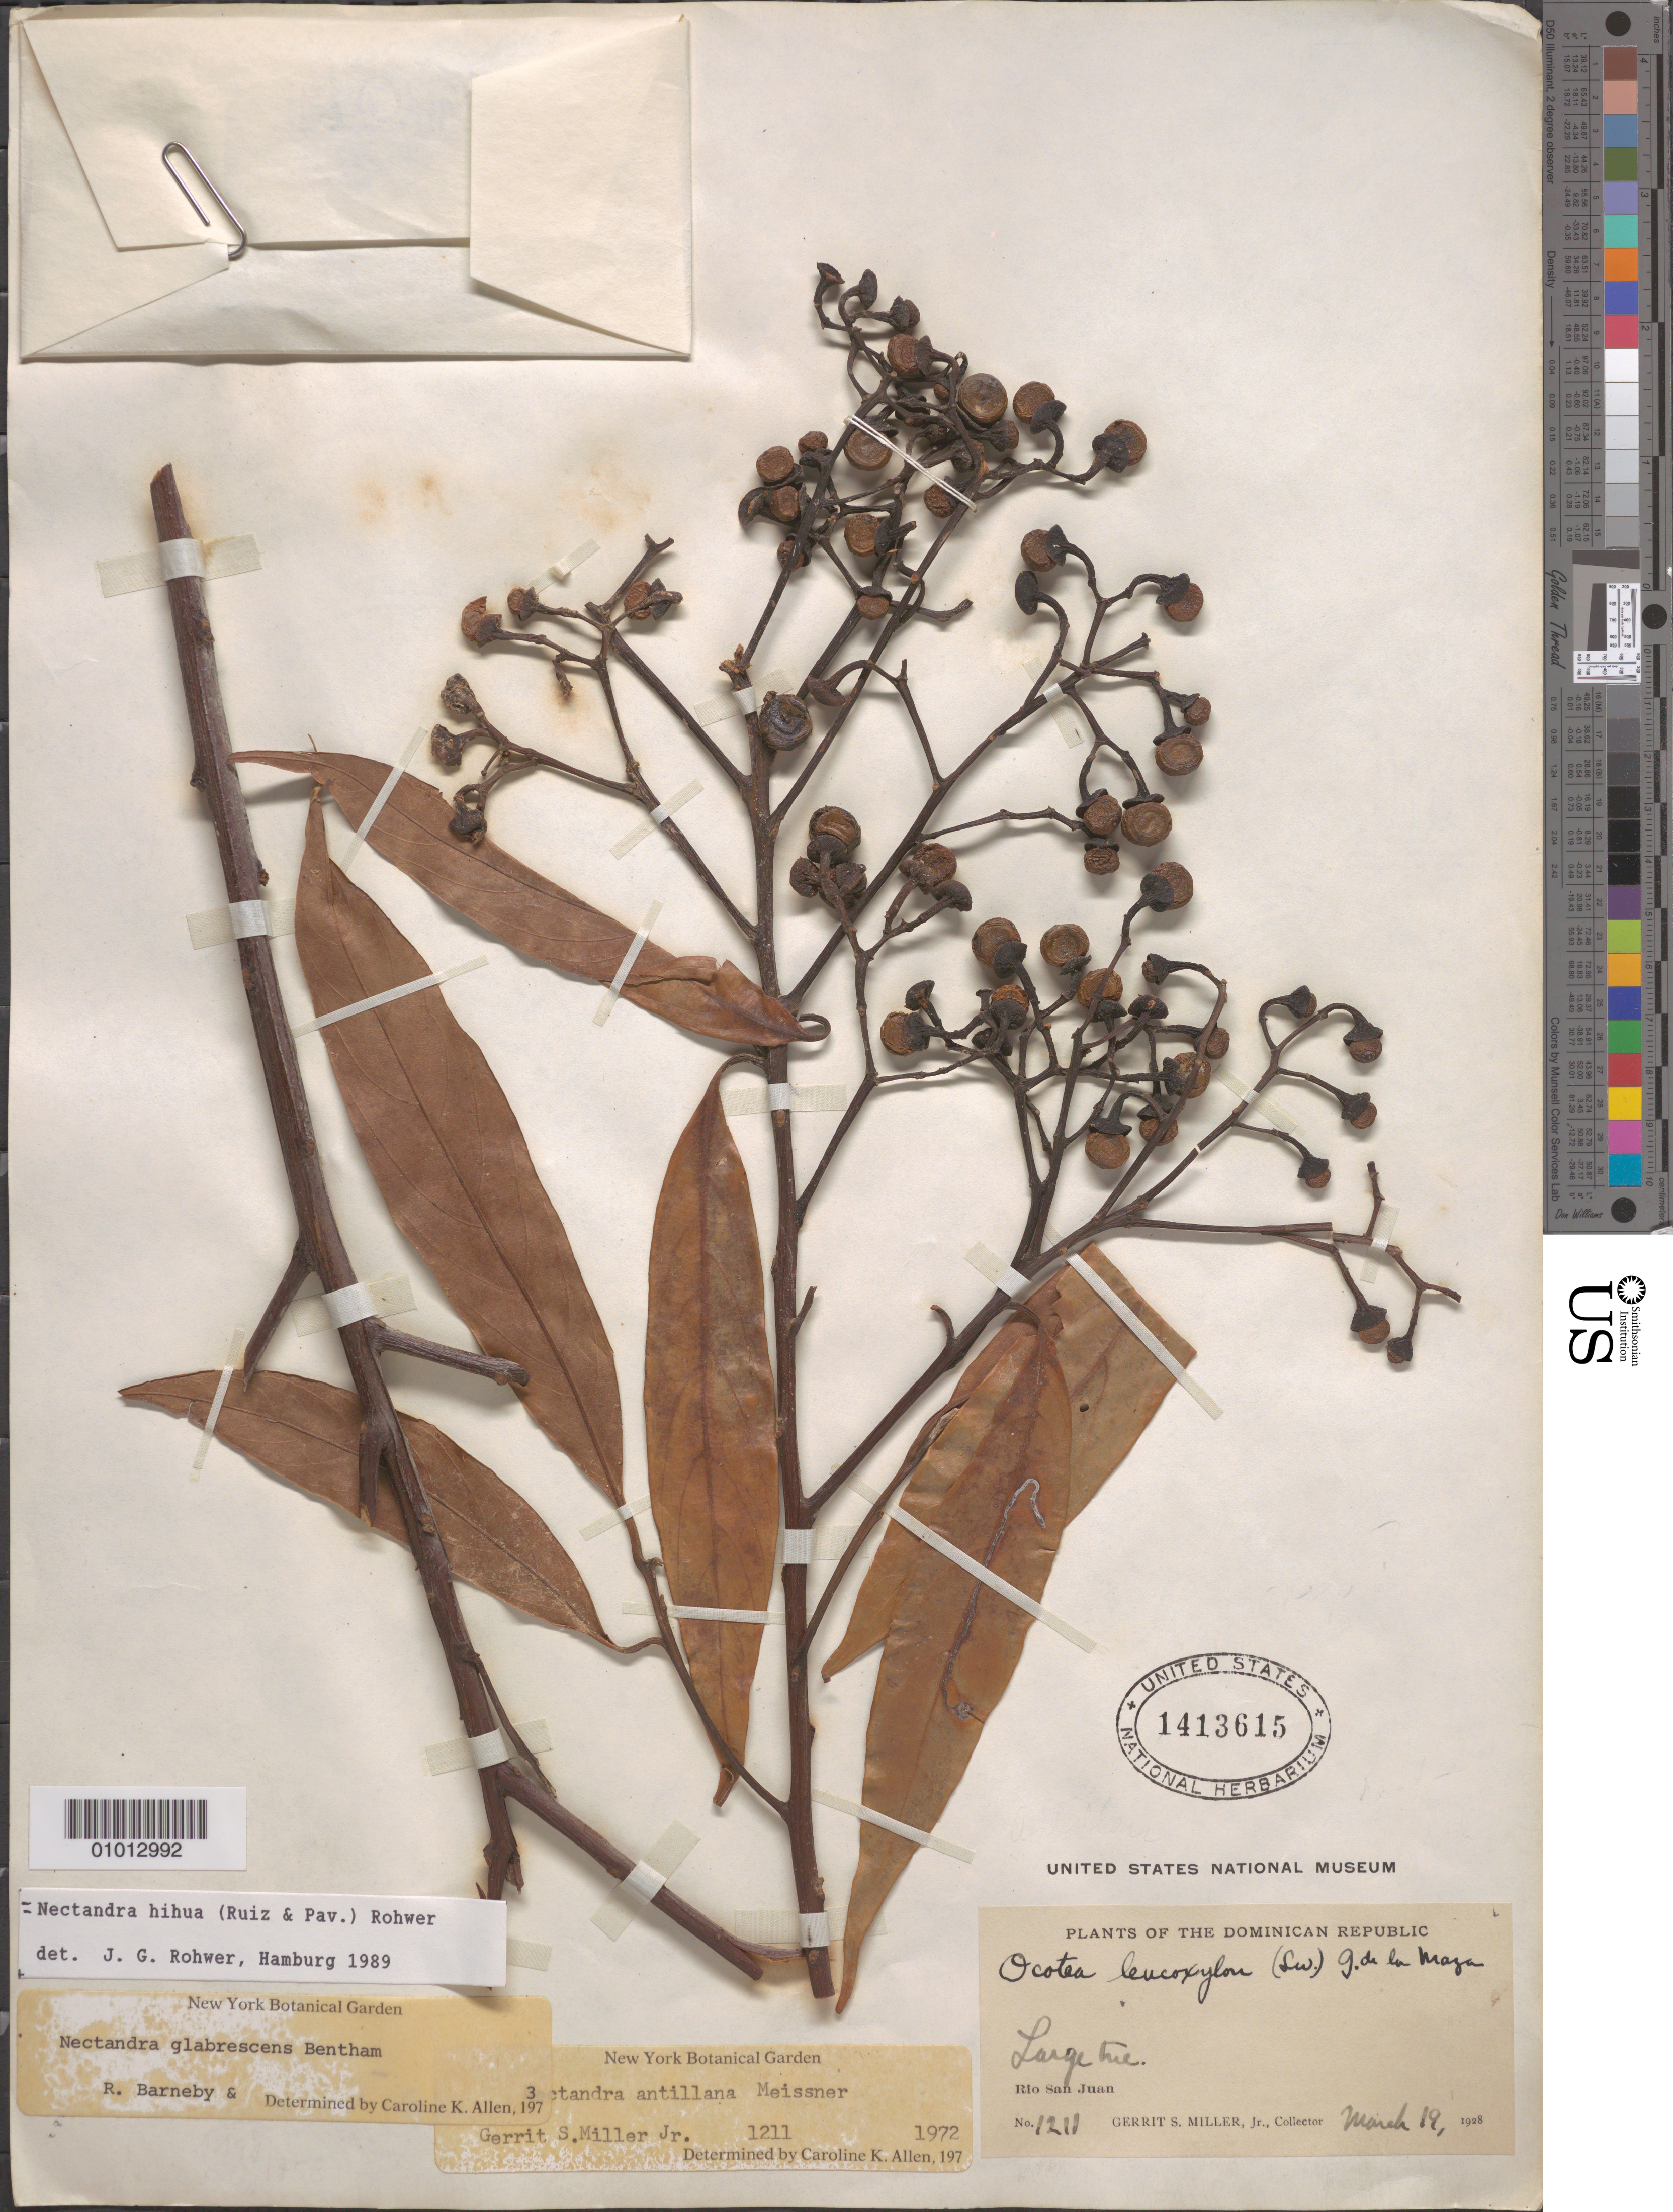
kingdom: Plantae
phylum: Tracheophyta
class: Magnoliopsida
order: Laurales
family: Lauraceae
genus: Nectandra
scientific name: Nectandra hihua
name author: (Ruiz & Pav.) Rohwer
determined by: Rohwer, J. G.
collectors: G. S. Miller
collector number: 1211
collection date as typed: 19 Mar 1928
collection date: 1928-03-19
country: Puerto Rico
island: Puerto Rico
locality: Río San Juan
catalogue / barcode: US 1413615